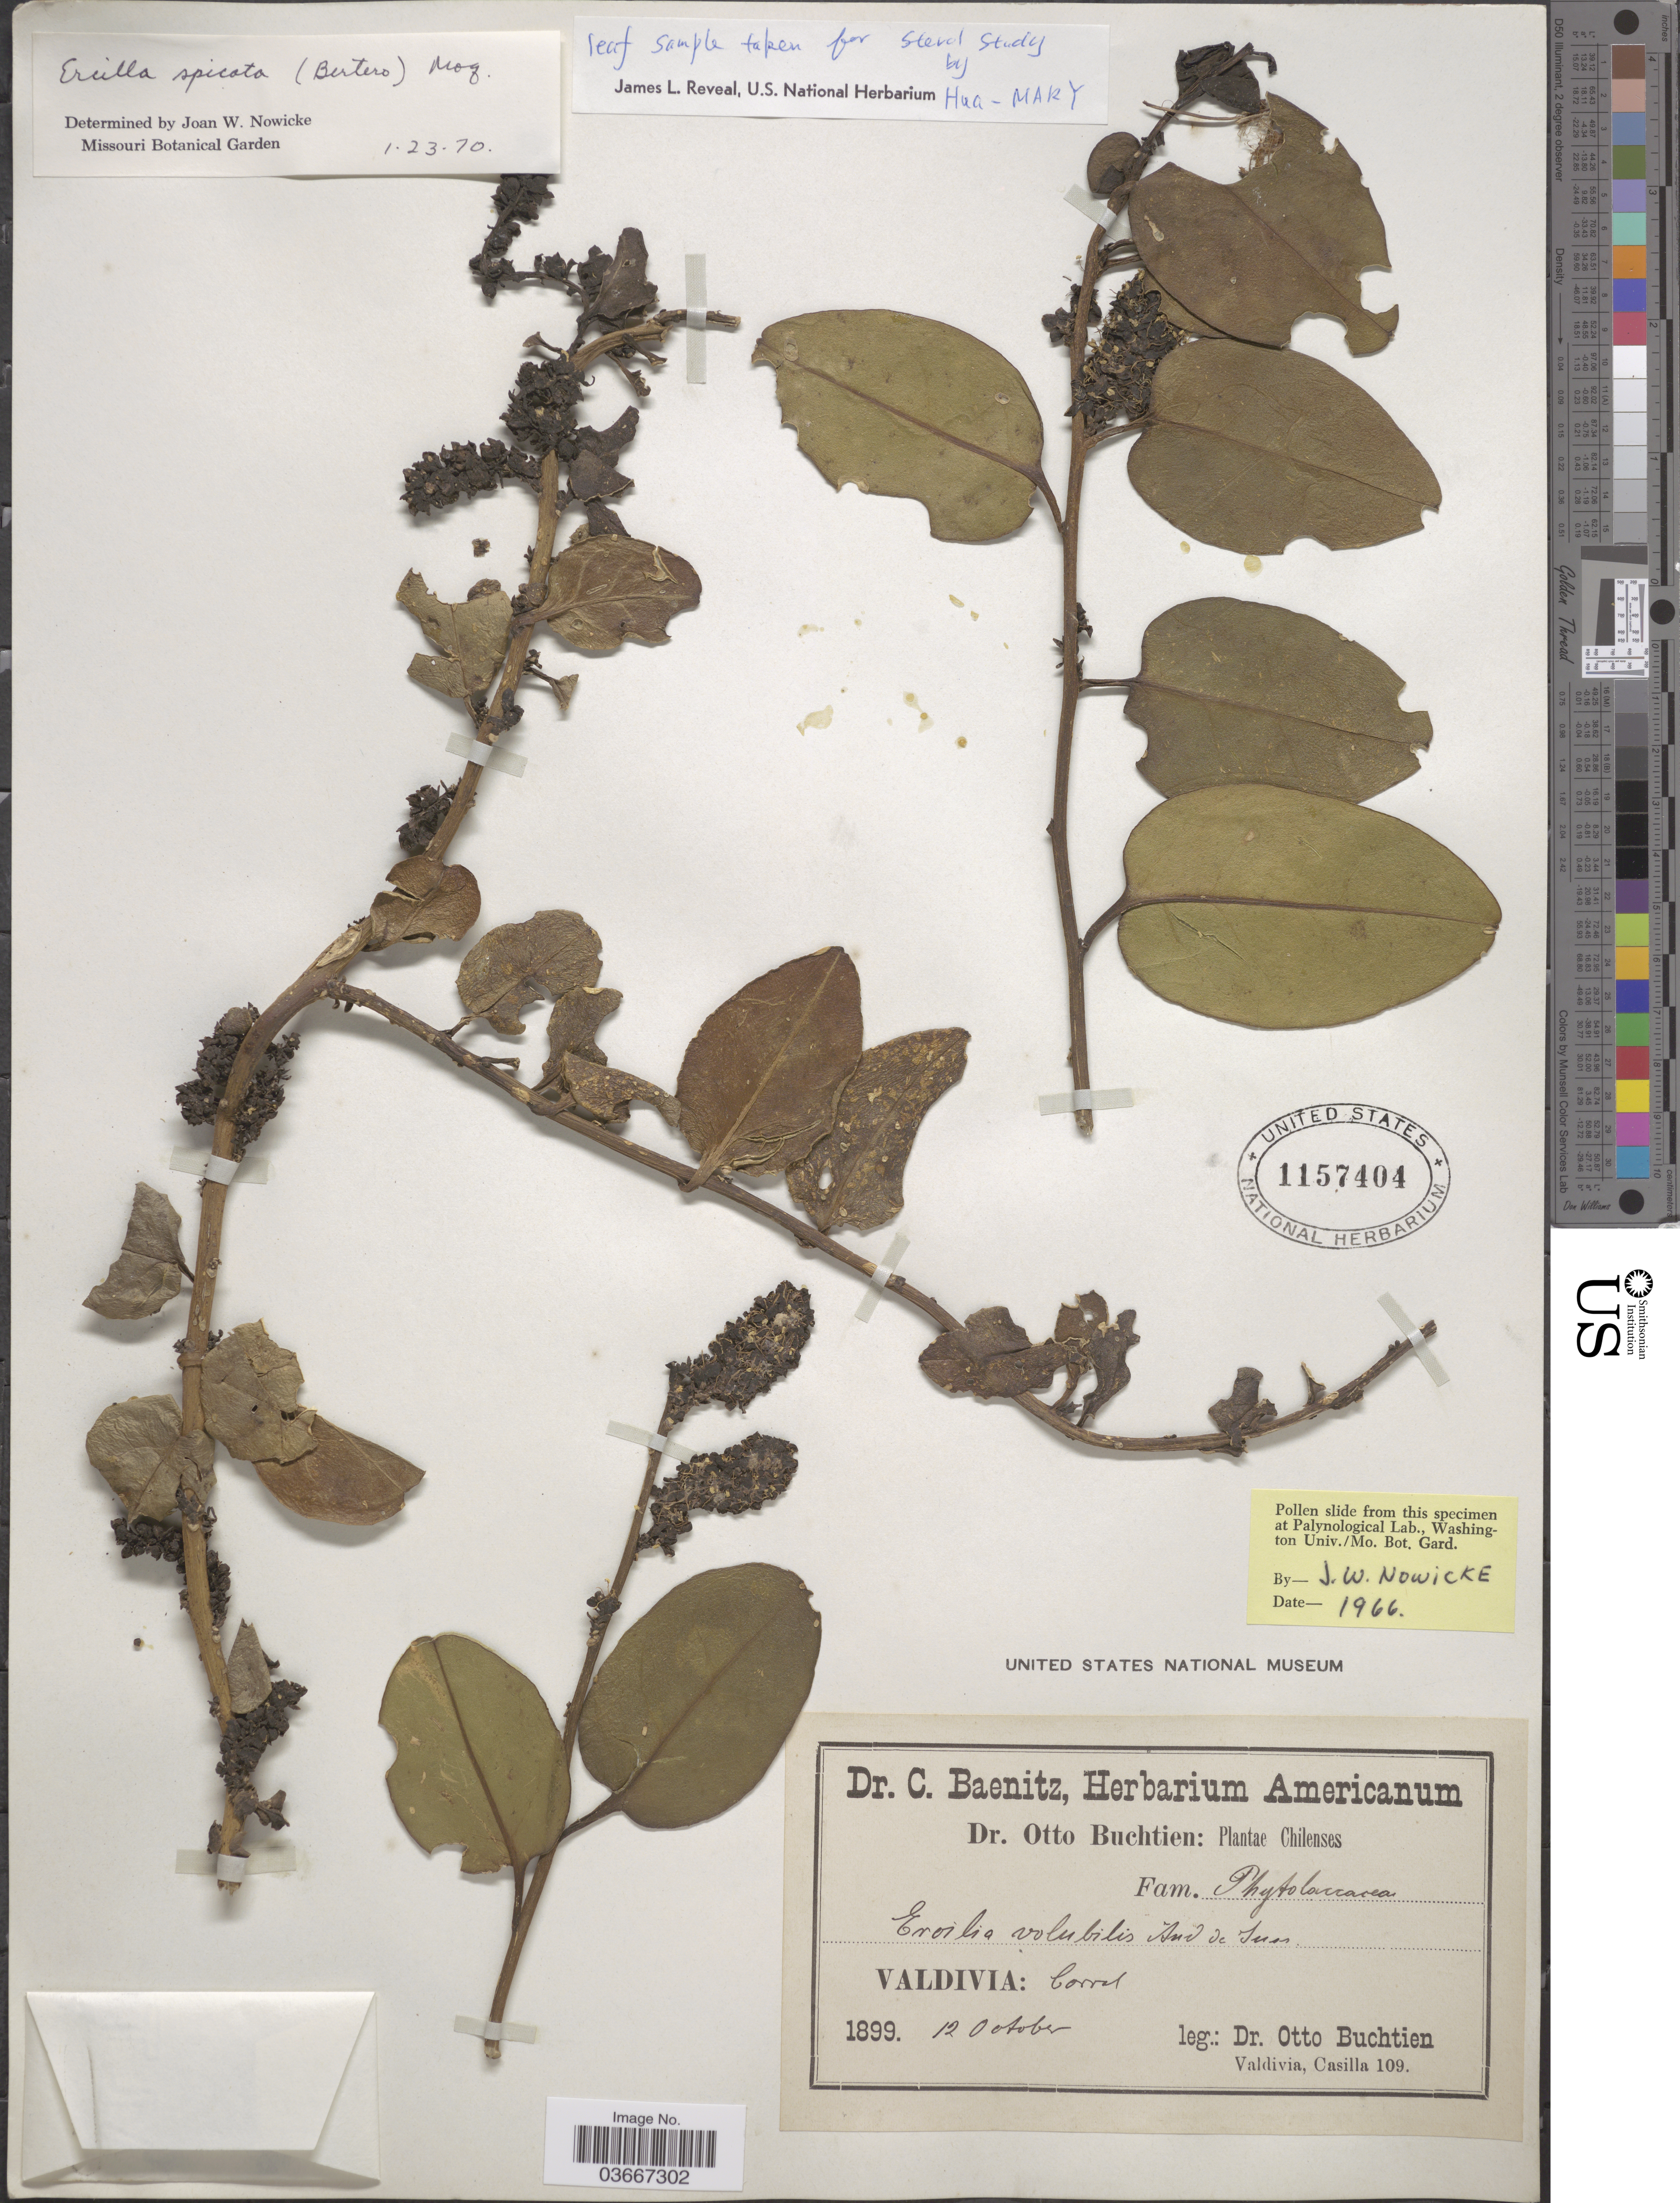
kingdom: Plantae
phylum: Tracheophyta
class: Magnoliopsida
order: Caryophyllales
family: Phytolaccaceae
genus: Ercilla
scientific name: Ercilla spicata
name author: (Bertero) Moq.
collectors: O. Buchtien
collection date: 1899-10-12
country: Chile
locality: Valdivia: Corral.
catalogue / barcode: US 1157404